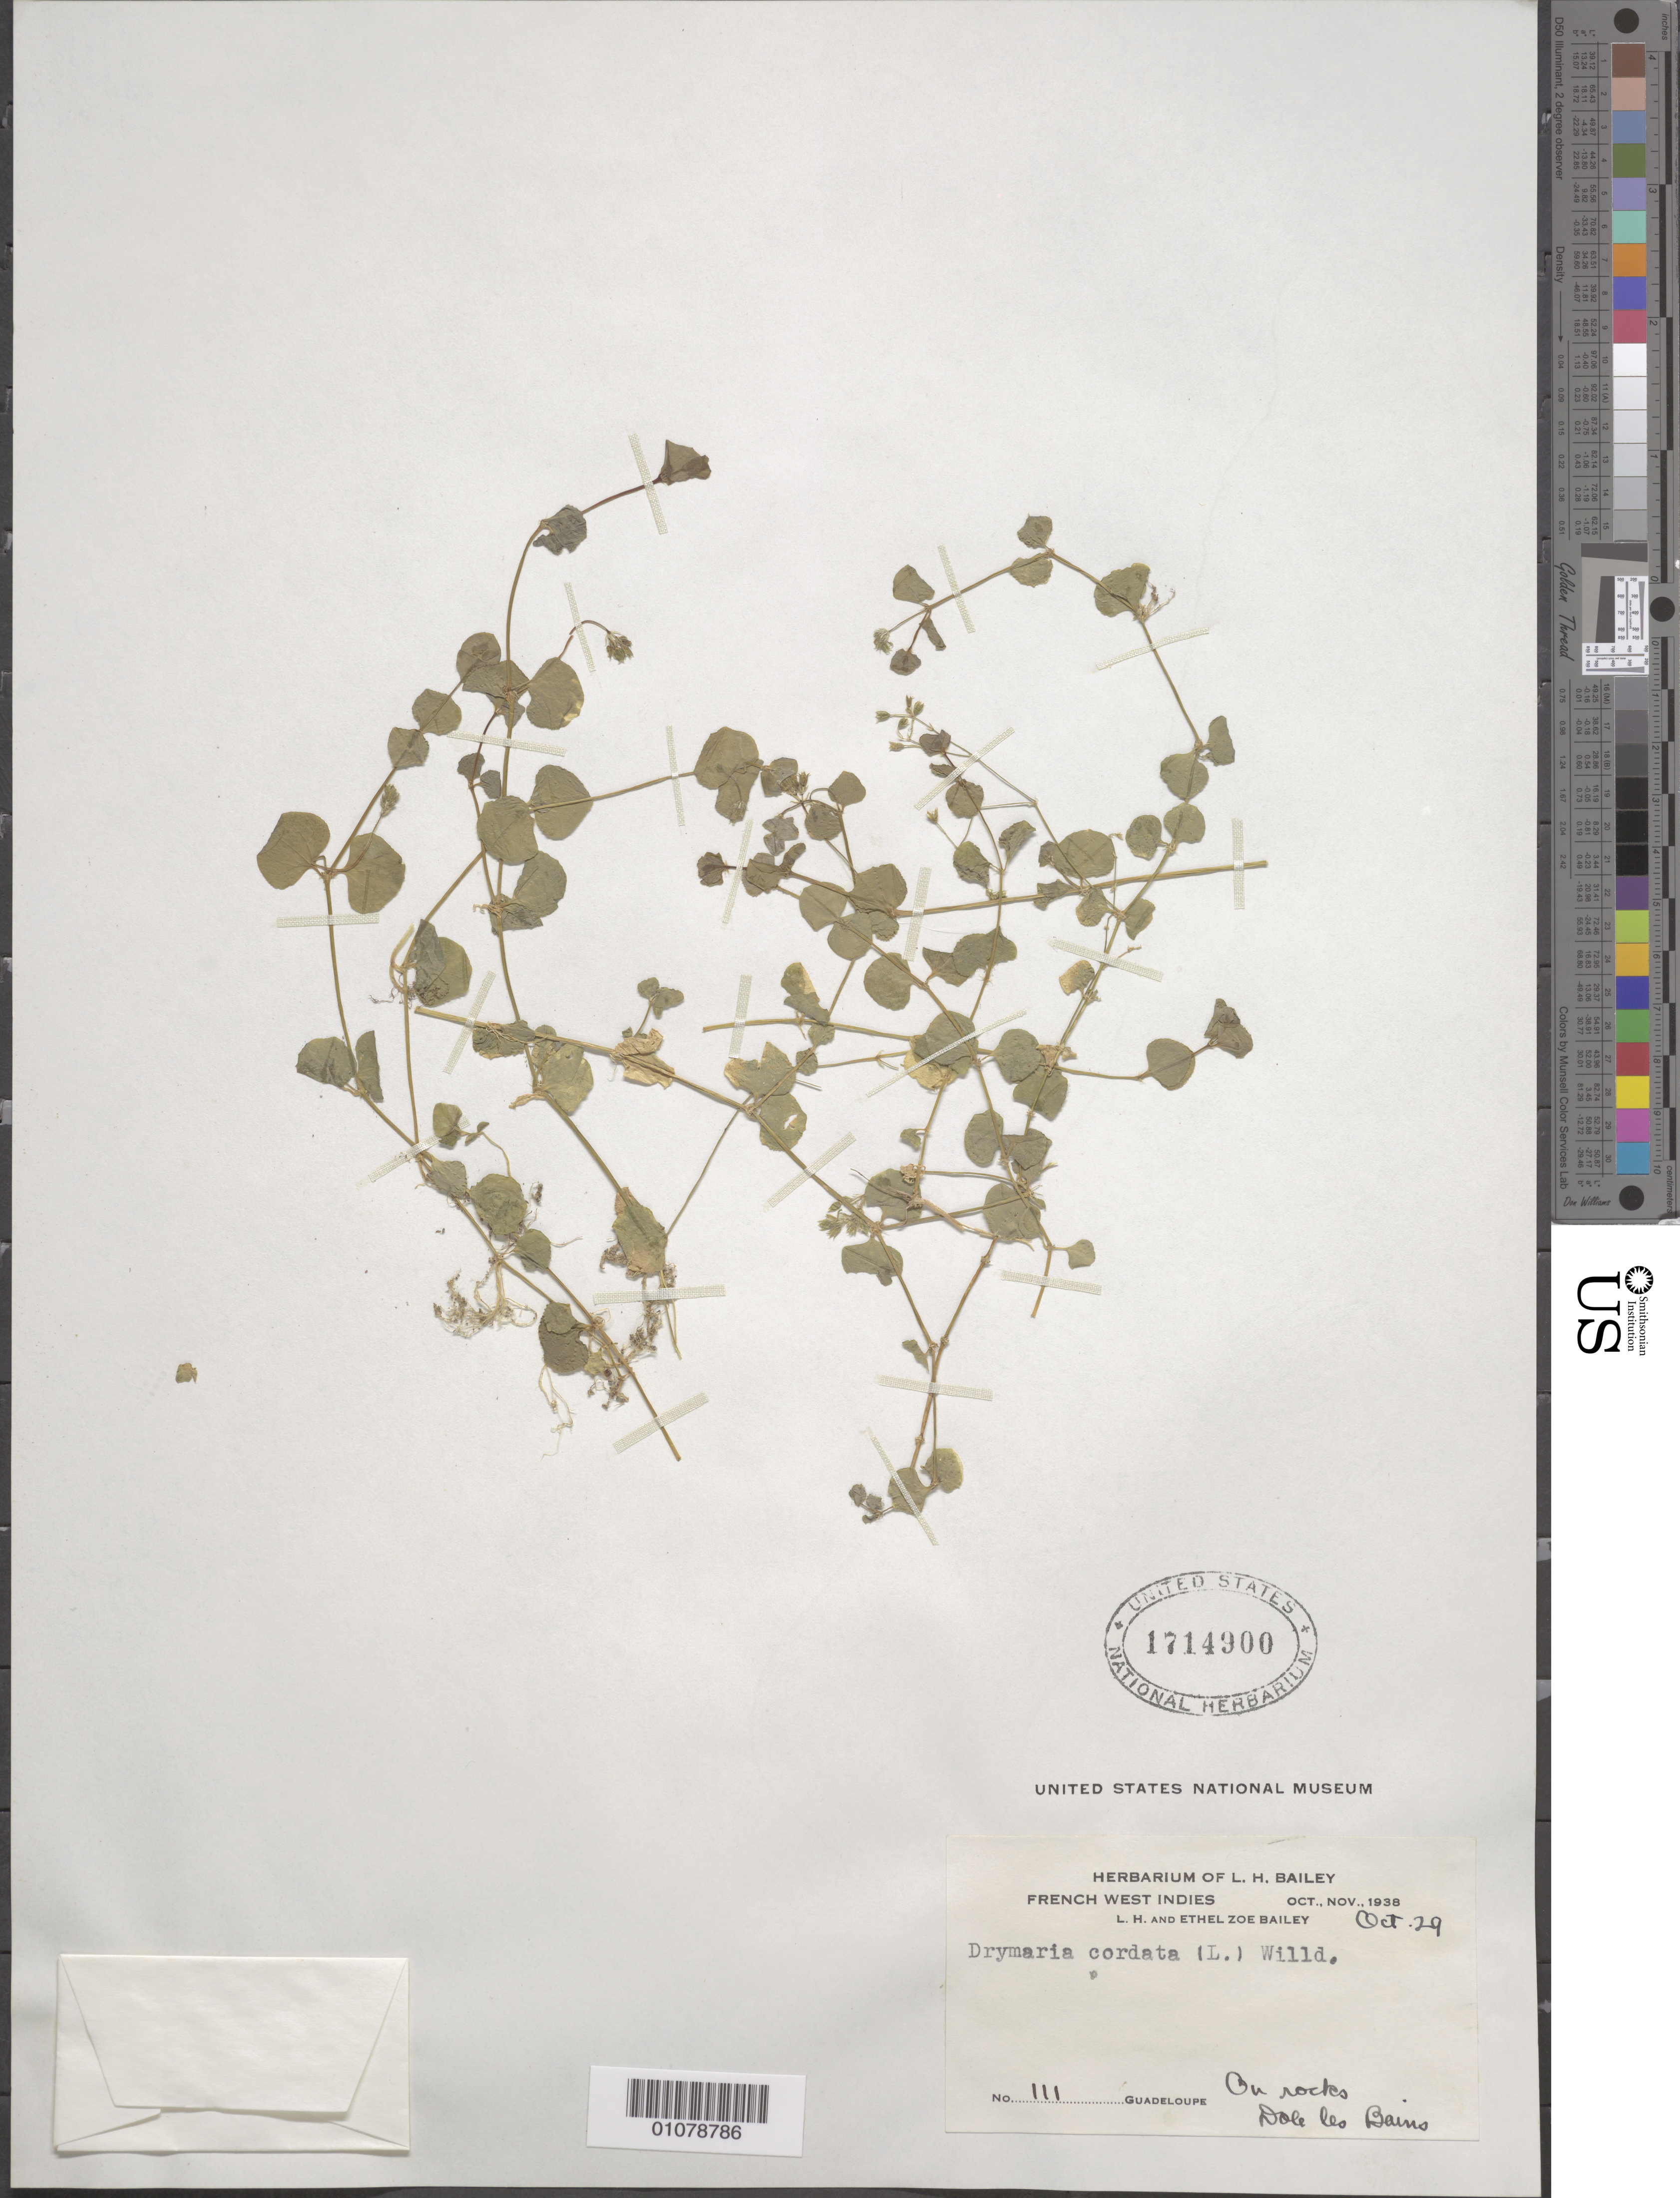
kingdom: Plantae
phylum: Tracheophyta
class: Magnoliopsida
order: Caryophyllales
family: Caryophyllaceae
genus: Drymaria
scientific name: Drymaria cordata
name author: (L.) Willd. ex Schult.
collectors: L. H. Bailey & E. Z. Bailey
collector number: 111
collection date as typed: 29 Oct 1938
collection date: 1938-10-29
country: Guadeloupe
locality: French West Indies, Les Bains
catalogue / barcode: US 1714900